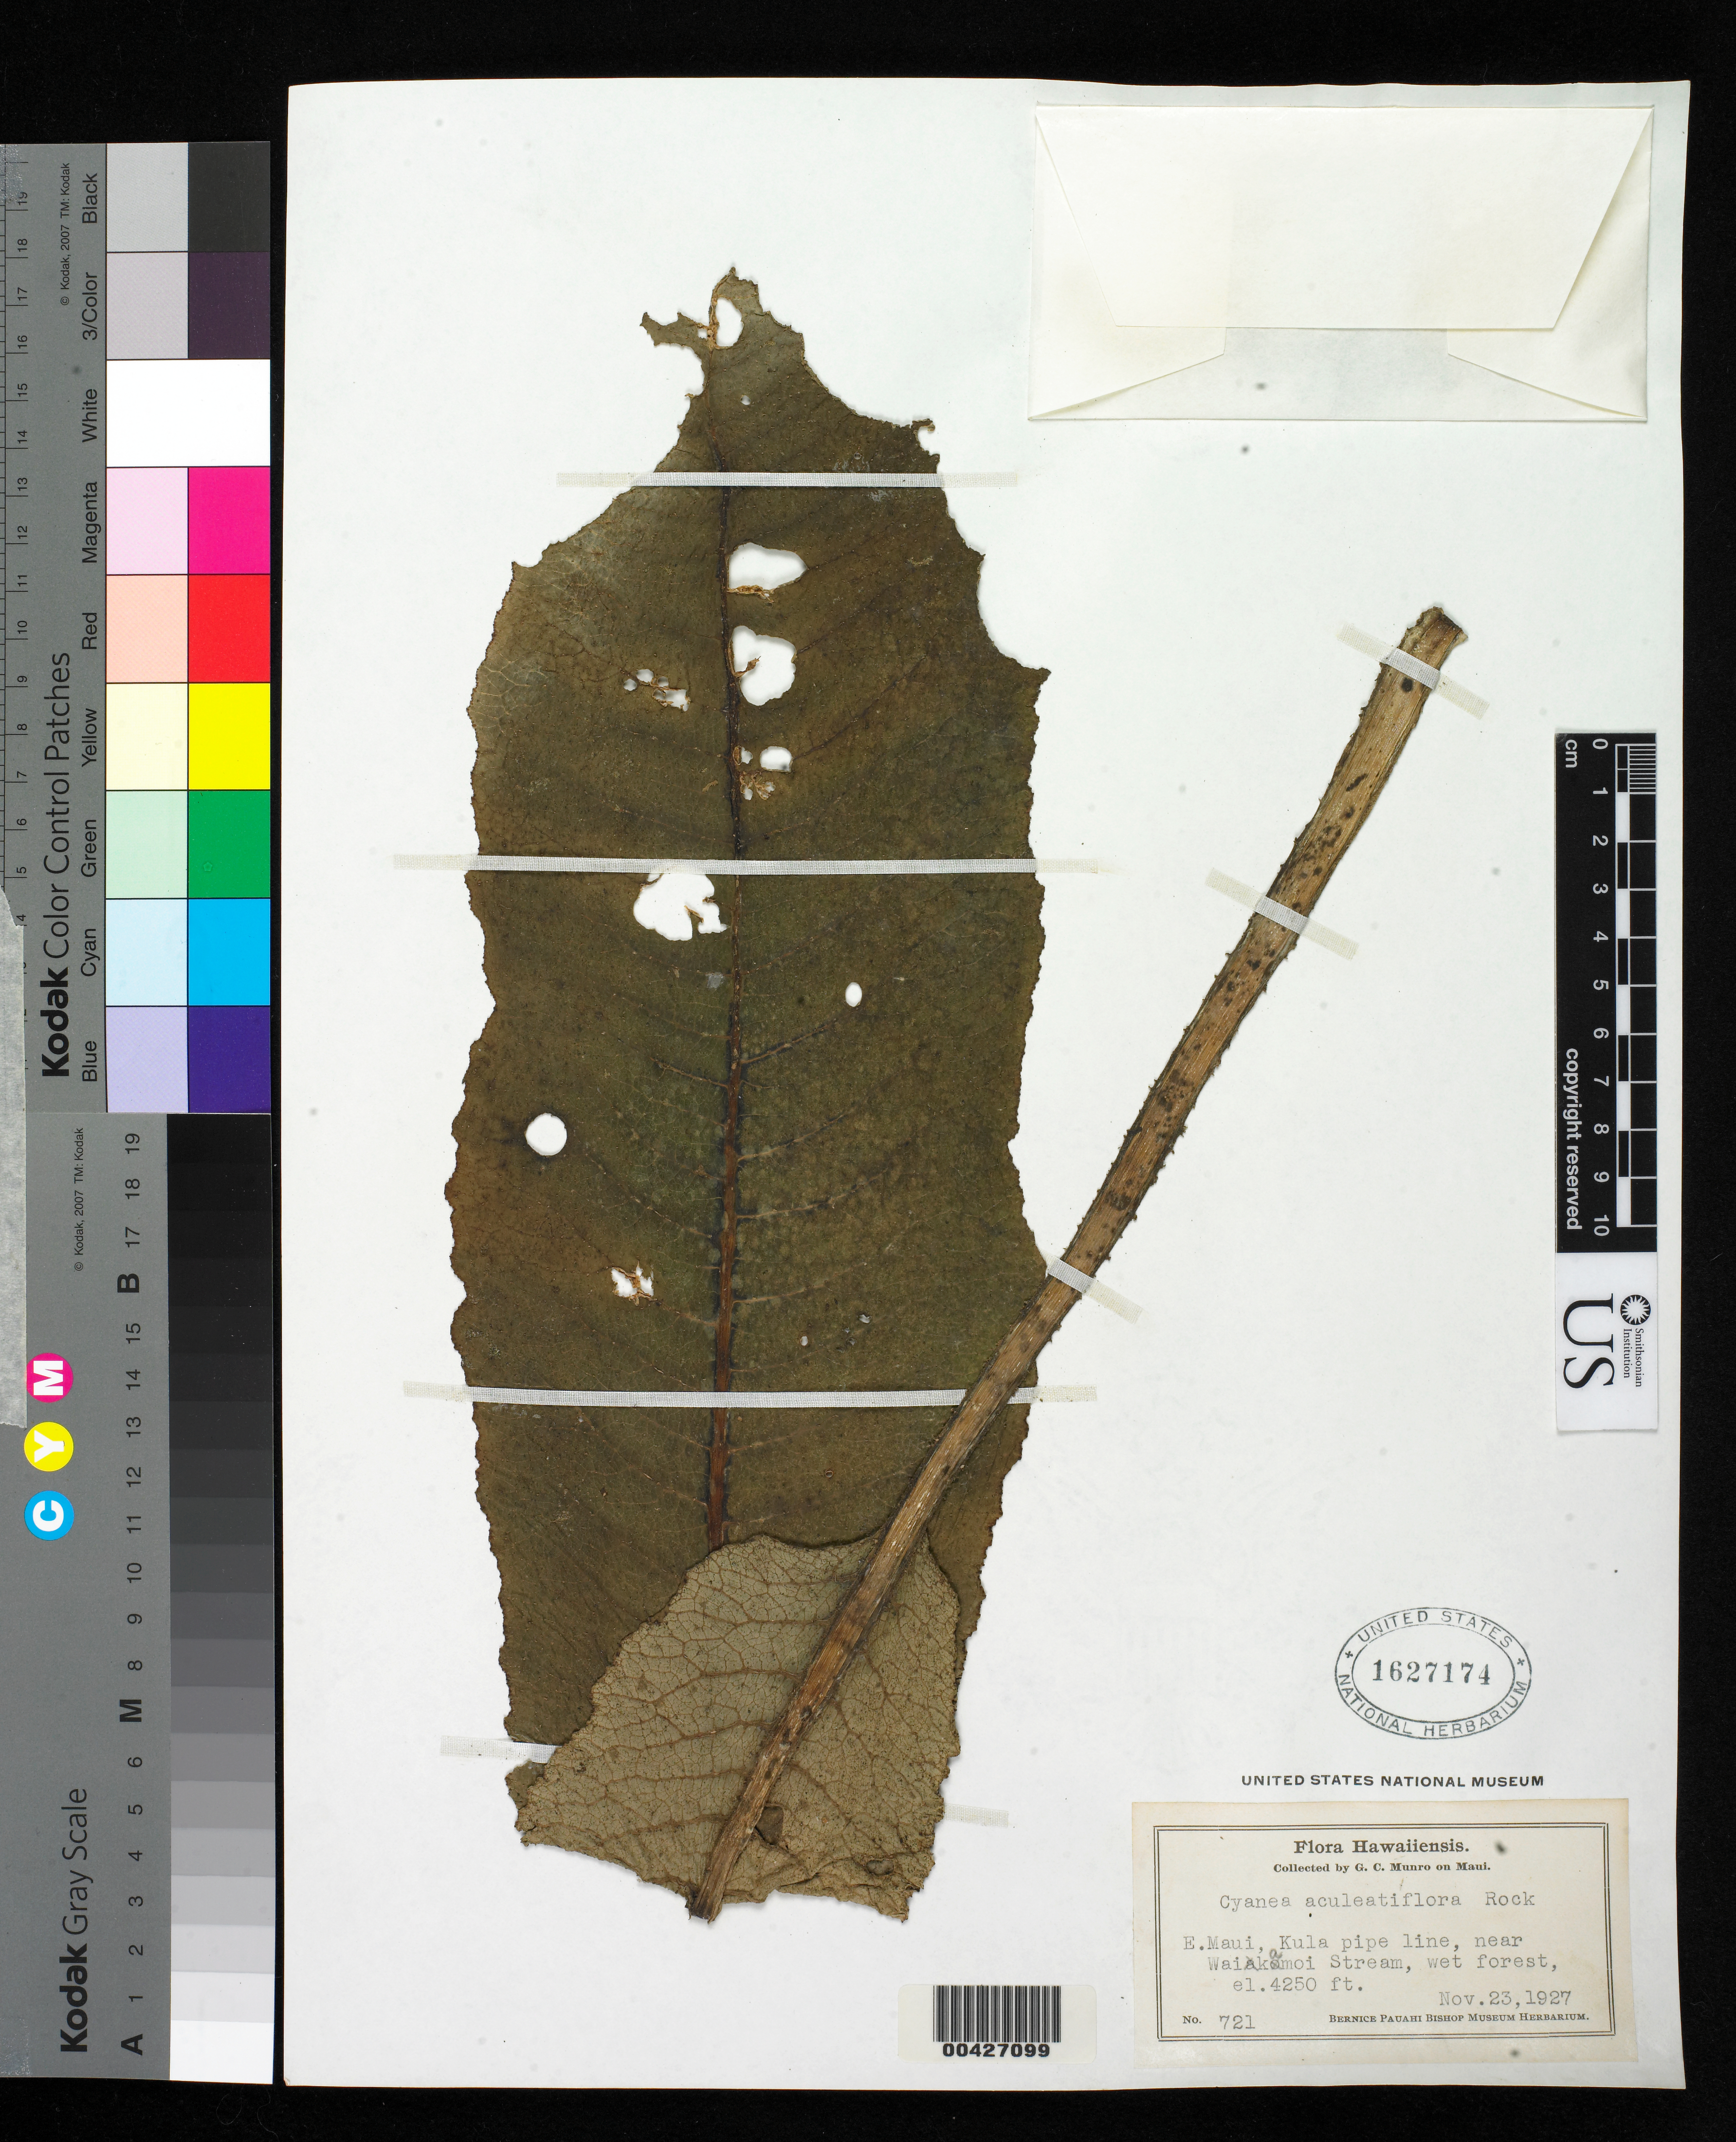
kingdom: Plantae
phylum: Tracheophyta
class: Magnoliopsida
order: Asterales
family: Campanulaceae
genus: Cyanea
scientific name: Cyanea aculeatiflora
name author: Rock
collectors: G. C. Munro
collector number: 721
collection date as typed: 23 Nov 1927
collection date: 1927-11-23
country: United States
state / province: Hawaii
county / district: Maui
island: Maui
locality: E Maui, Kula pipe line, near Waikamoi Stream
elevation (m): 1295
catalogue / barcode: US 1627174